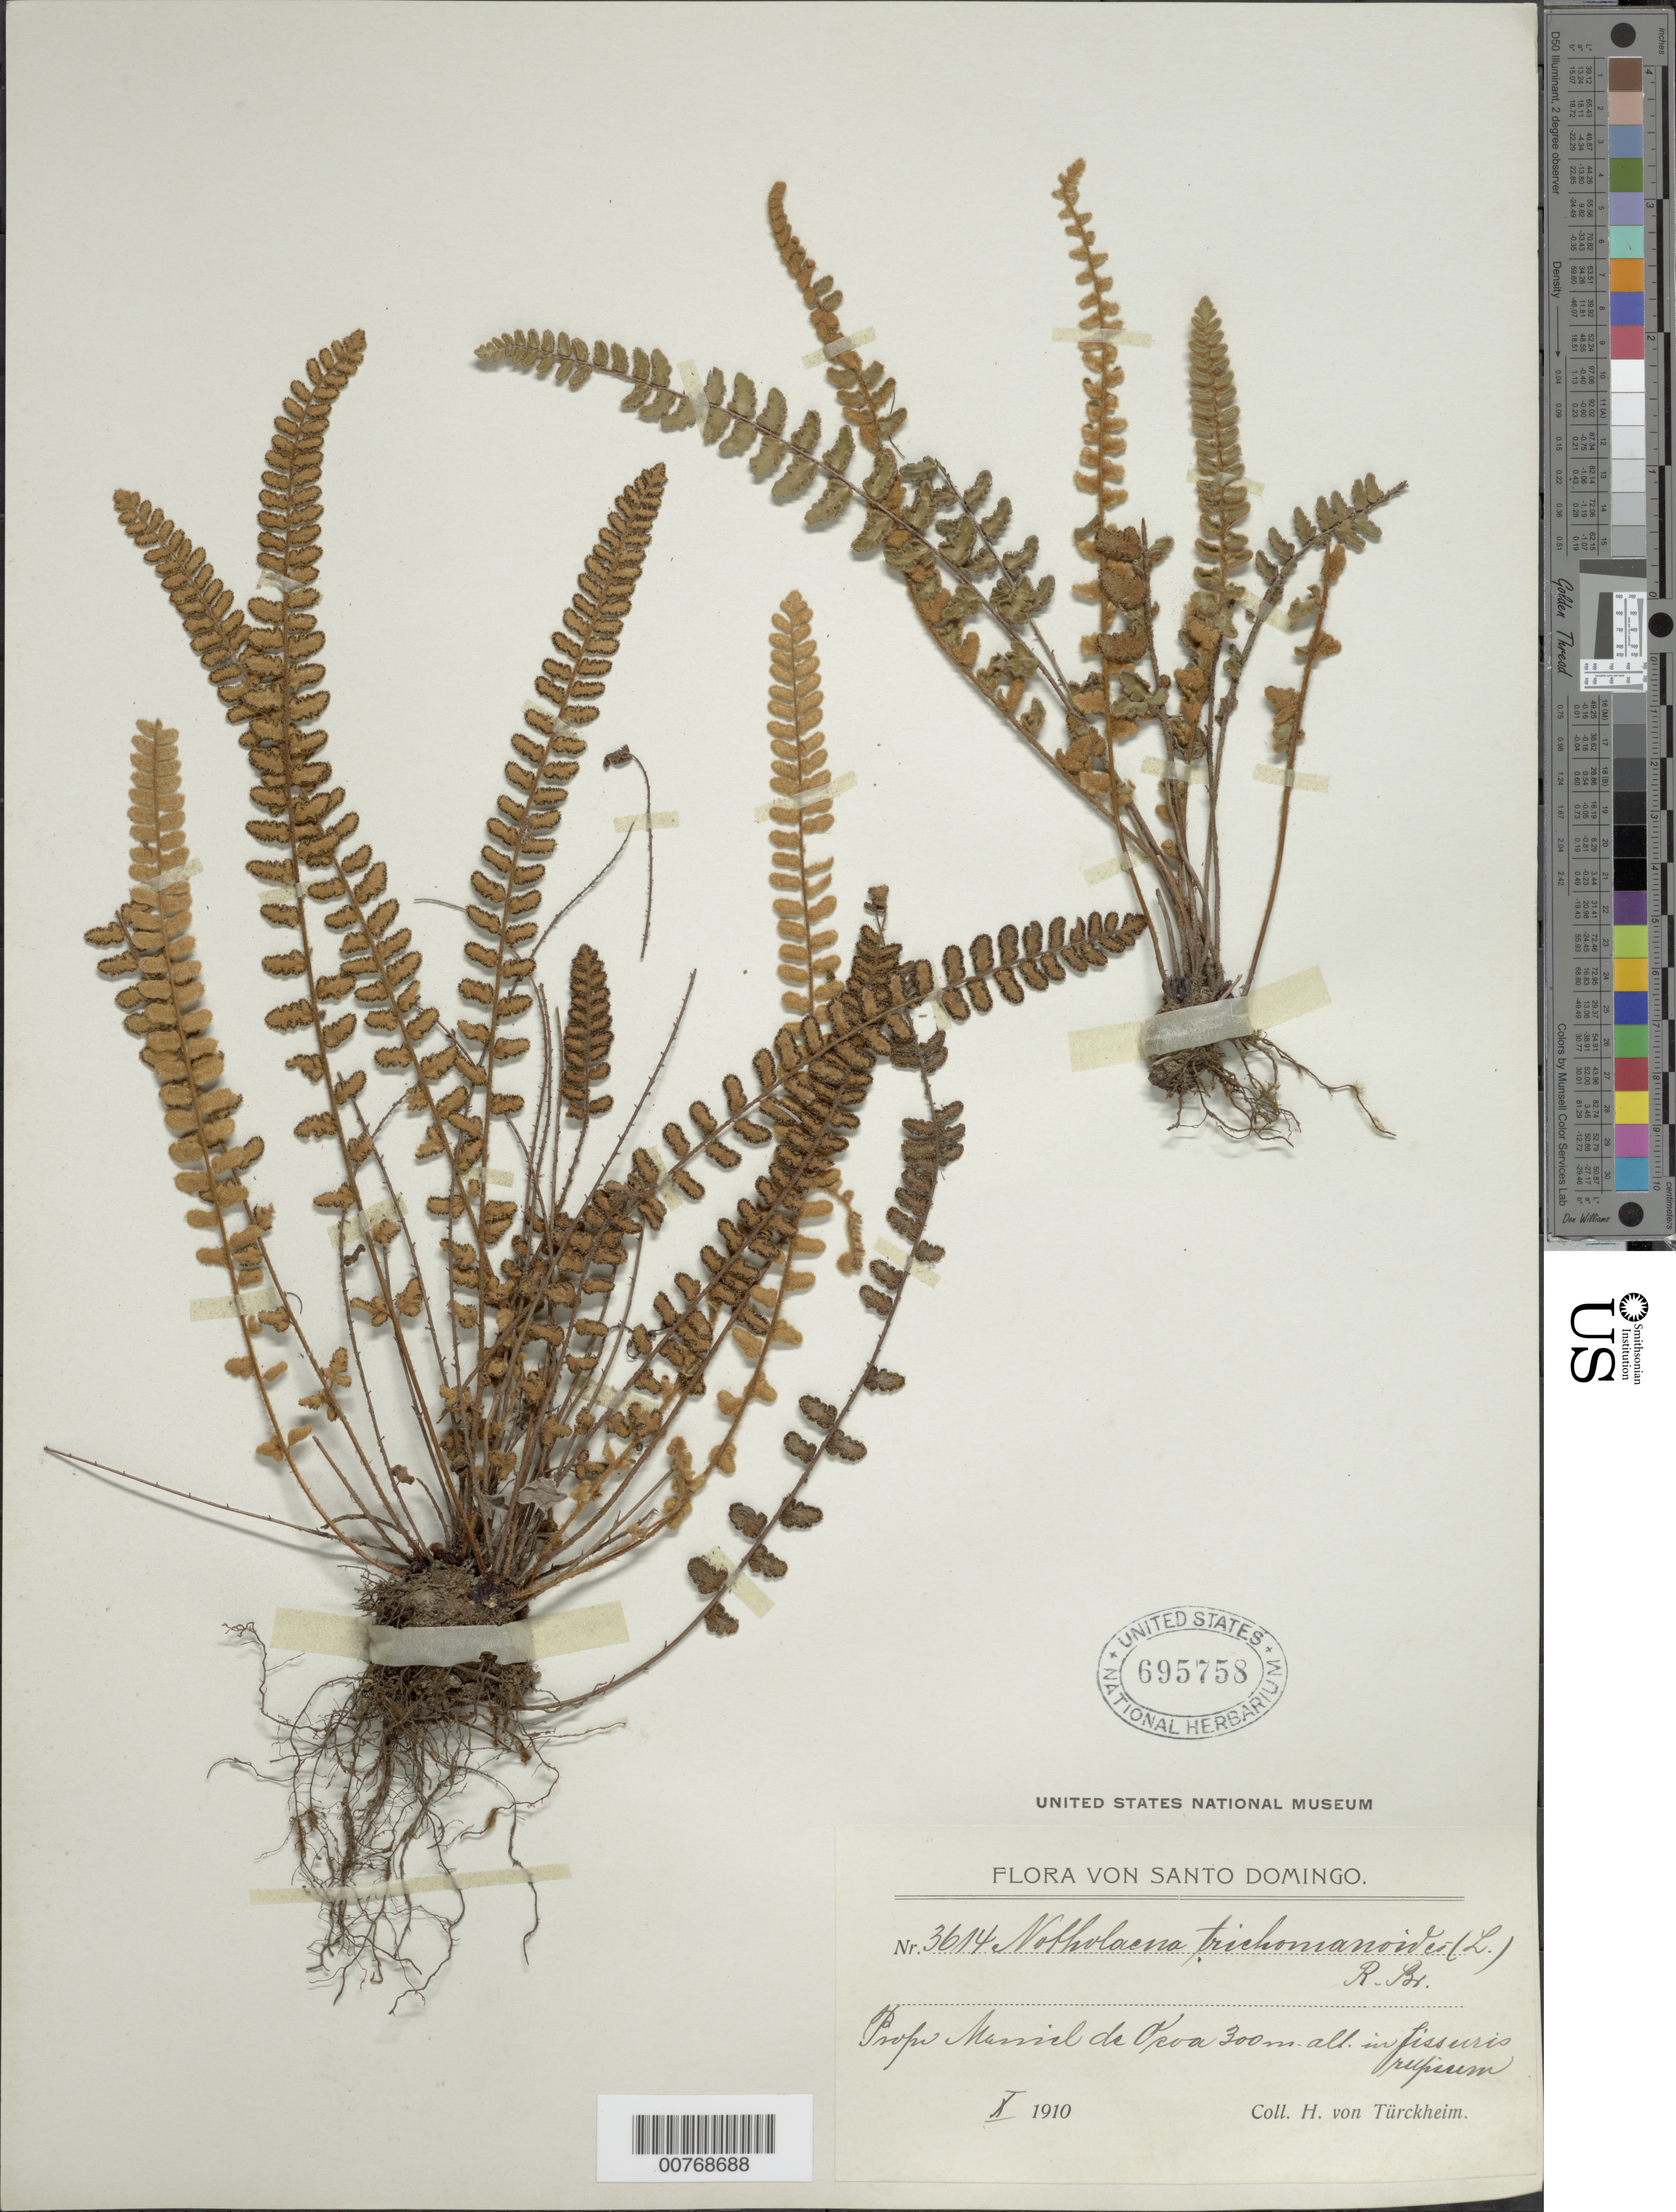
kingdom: Plantae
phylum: Tracheophyta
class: Polypodiopsida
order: Polypodiales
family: Pteridaceae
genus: Notholaena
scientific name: Notholaena trichomanoides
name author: (L.) Desv.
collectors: H. von Türckheim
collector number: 3614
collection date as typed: Oct 1910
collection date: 1910-10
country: Dominican Republic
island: Hispaniola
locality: Santo Domingo, prope Maniel de Troa, in fissuris rupium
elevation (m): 300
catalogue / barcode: US 695758